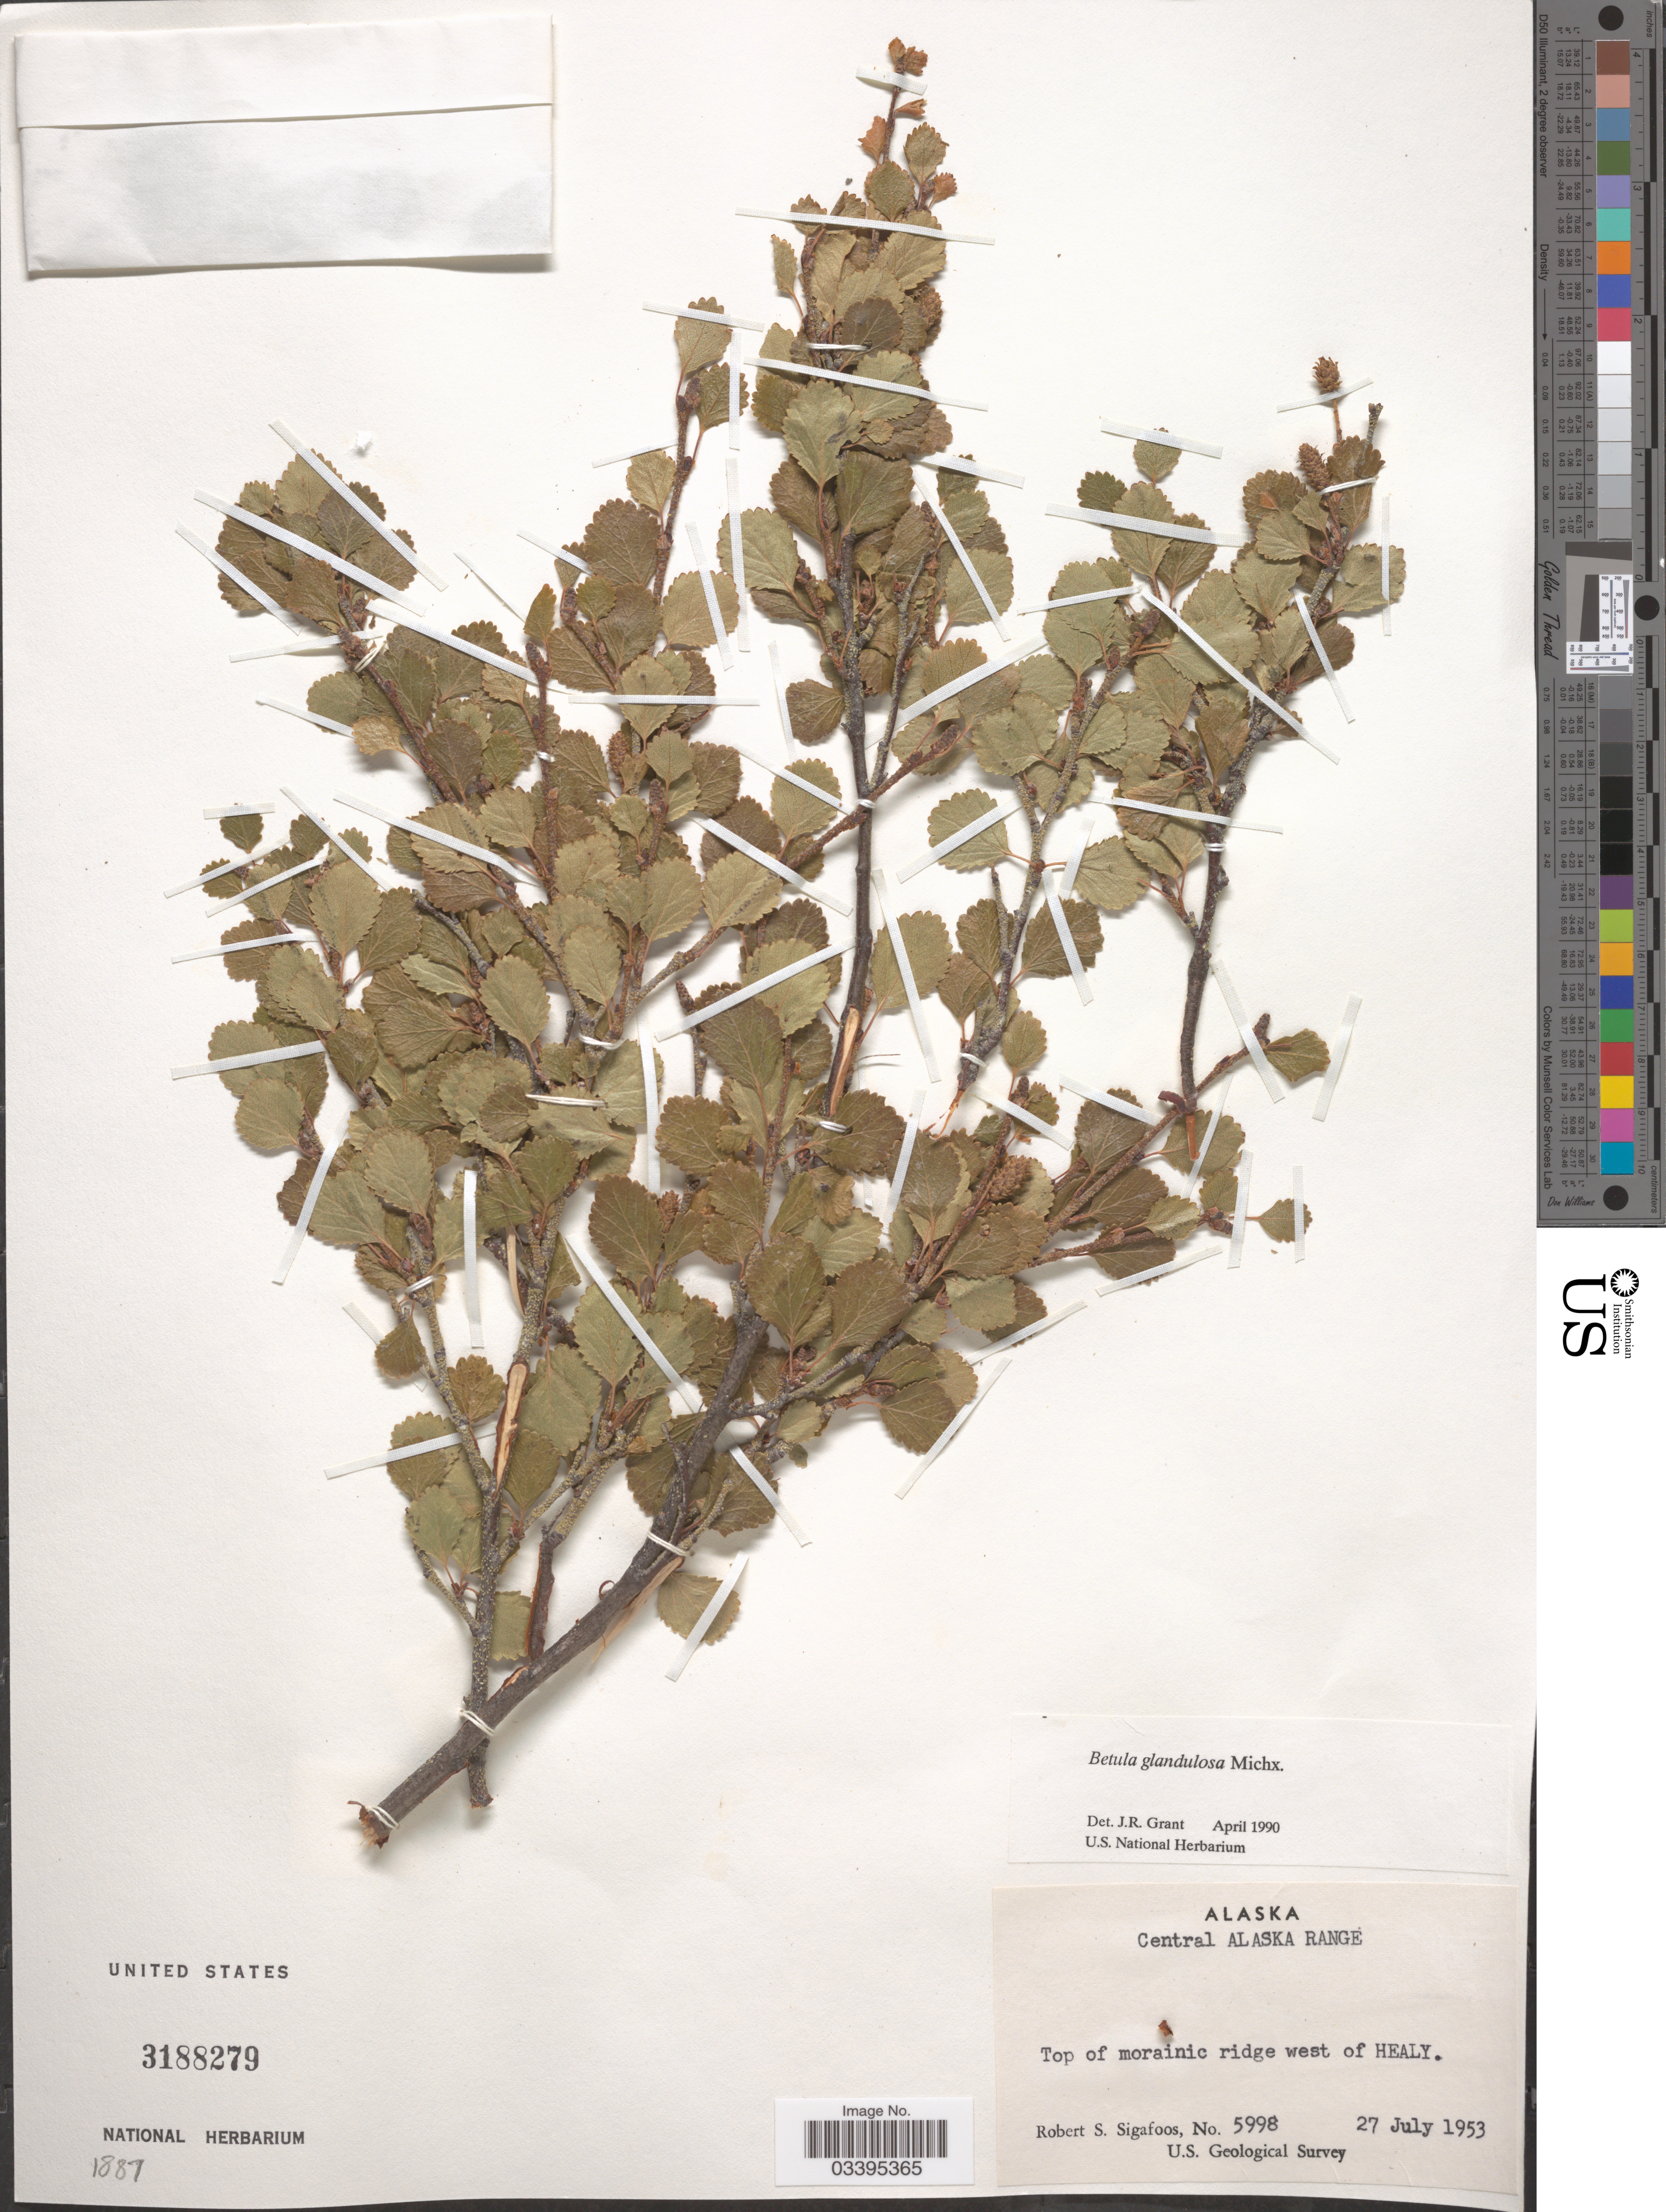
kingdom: Plantae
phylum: Tracheophyta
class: Magnoliopsida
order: Fagales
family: Betulaceae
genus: Betula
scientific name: Betula glandulosa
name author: Michx.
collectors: R. Sigafoos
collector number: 5998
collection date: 1953-07-27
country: United States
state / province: Alaska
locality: Central Alaska Range. Top of morainic ridge west of Healy.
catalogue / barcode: US 3188279